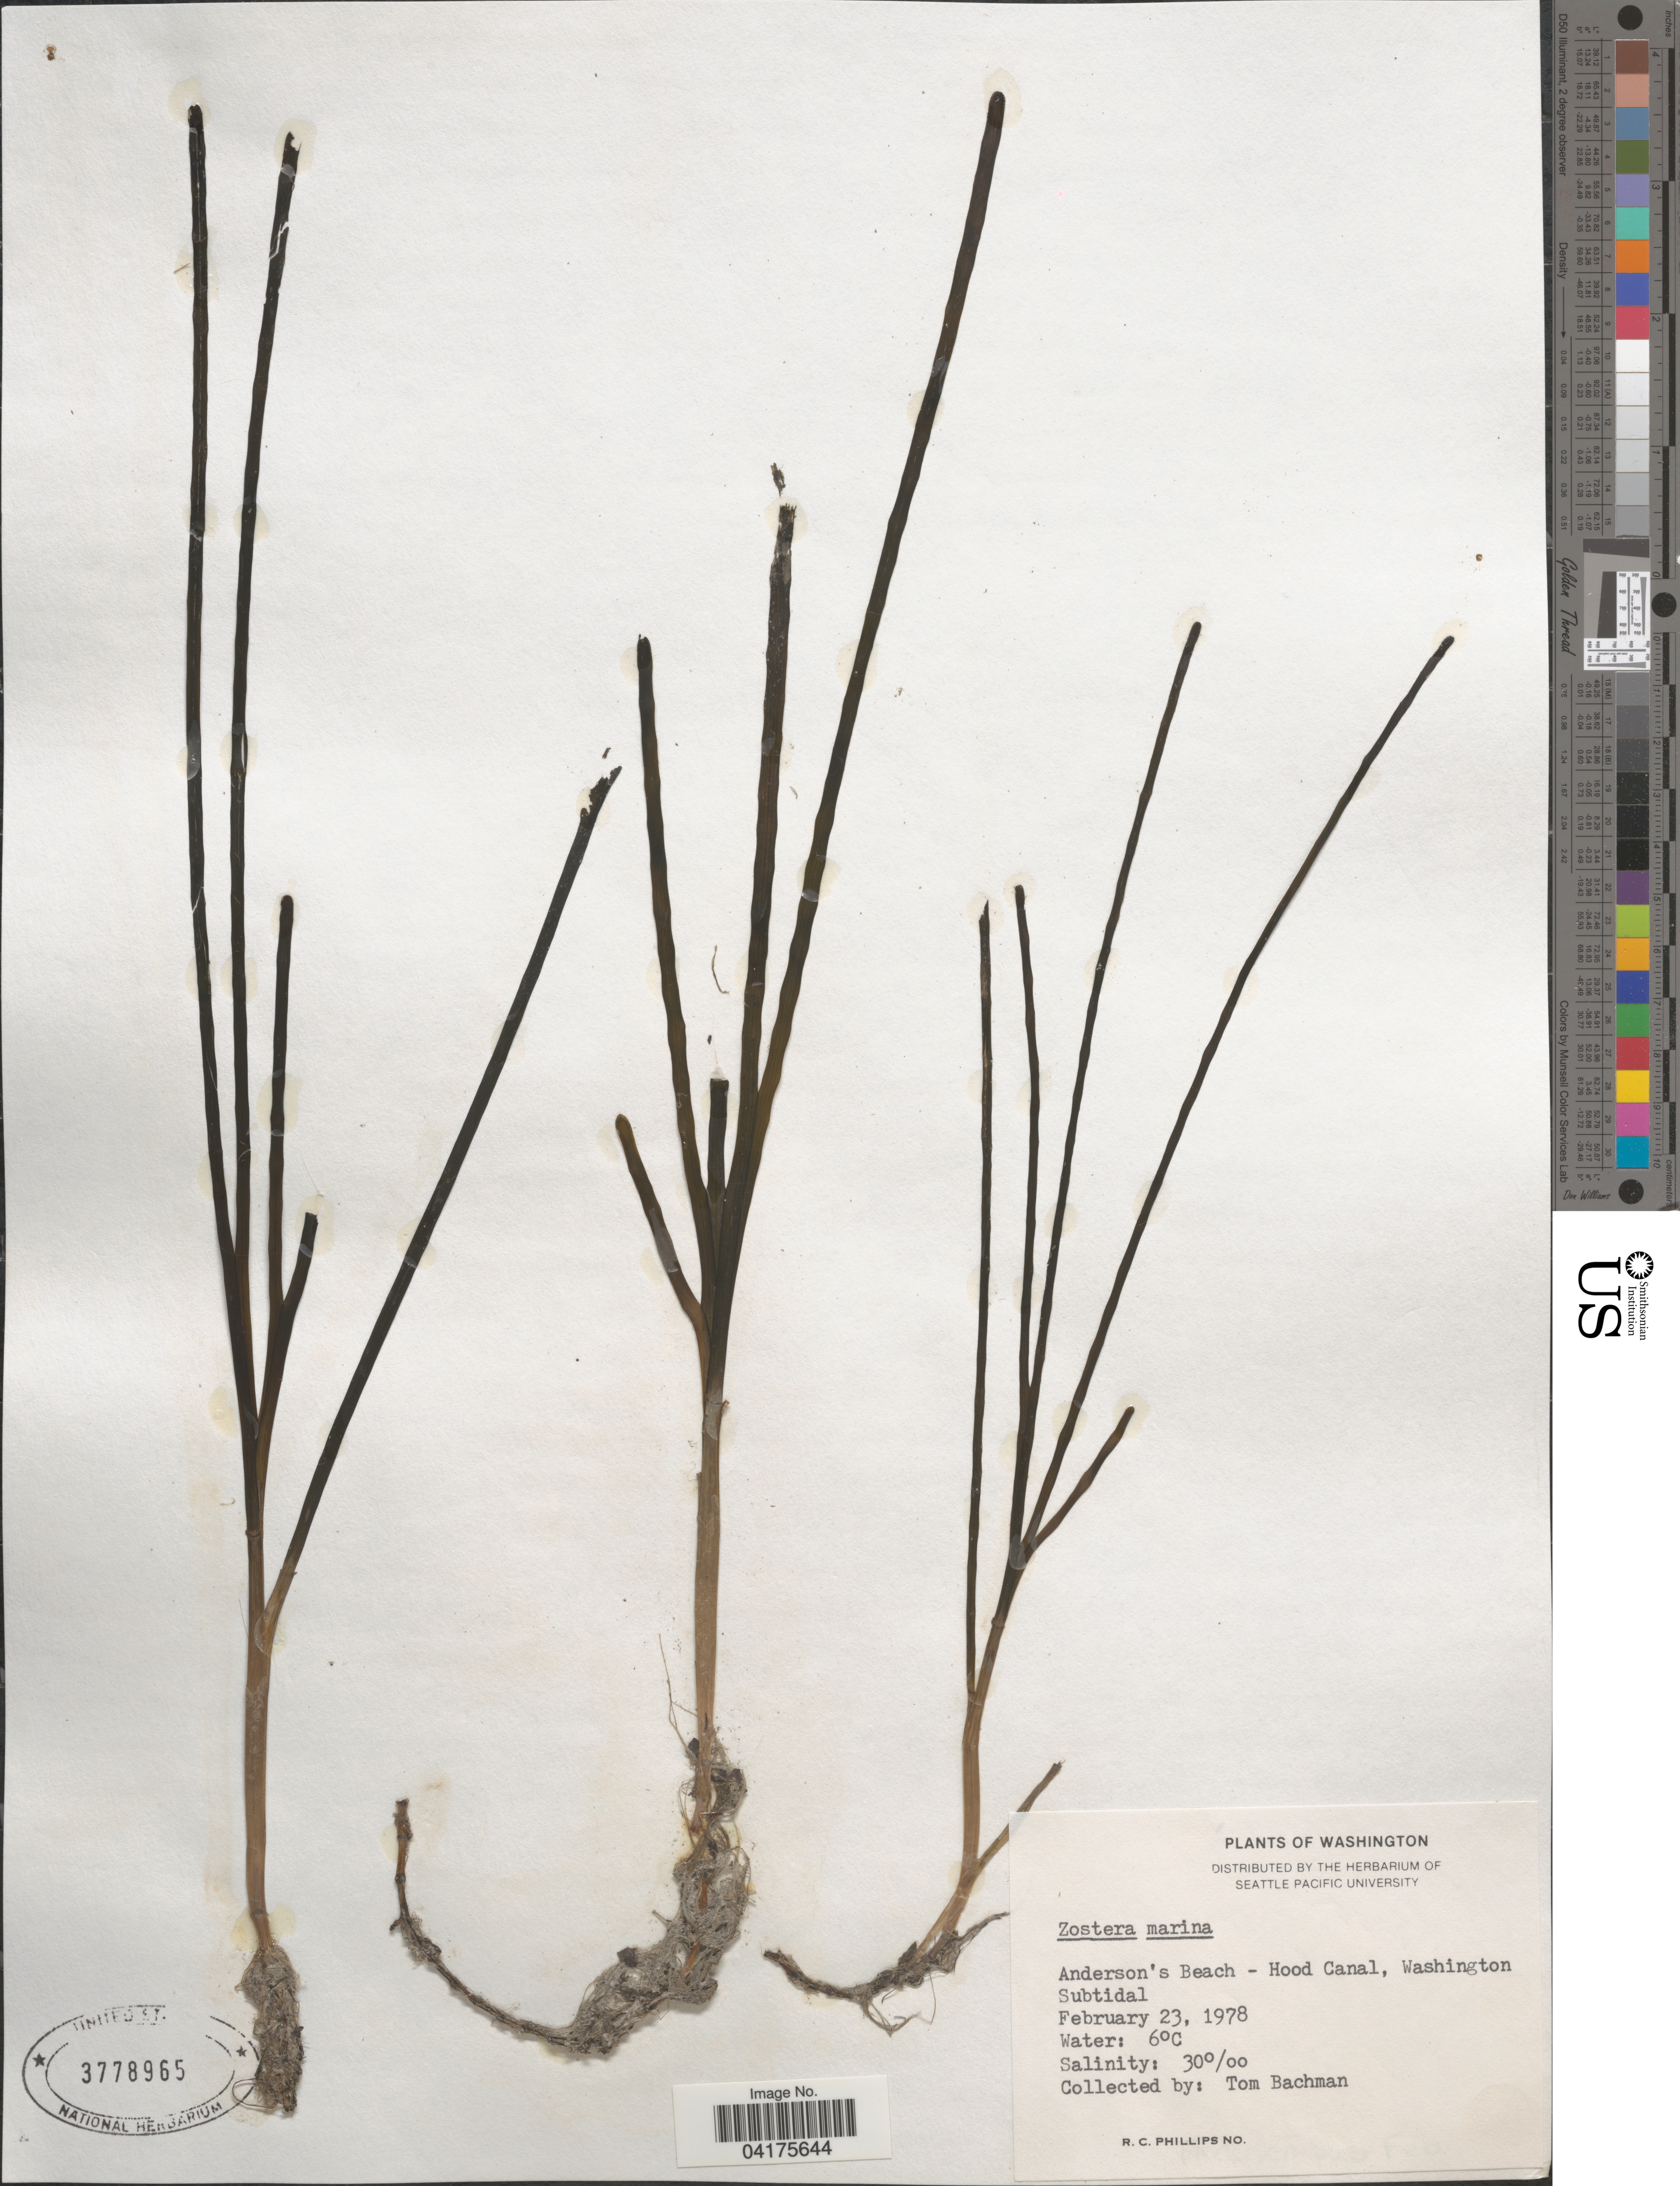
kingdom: Plantae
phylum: Tracheophyta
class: Liliopsida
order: Alismatales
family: Zosteraceae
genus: Zostera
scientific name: Zostera marina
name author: L.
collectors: T. Bachman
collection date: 1978-02-23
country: United States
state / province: Washington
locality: Anderson's Beach - Hood Canal.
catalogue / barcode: US 3778965